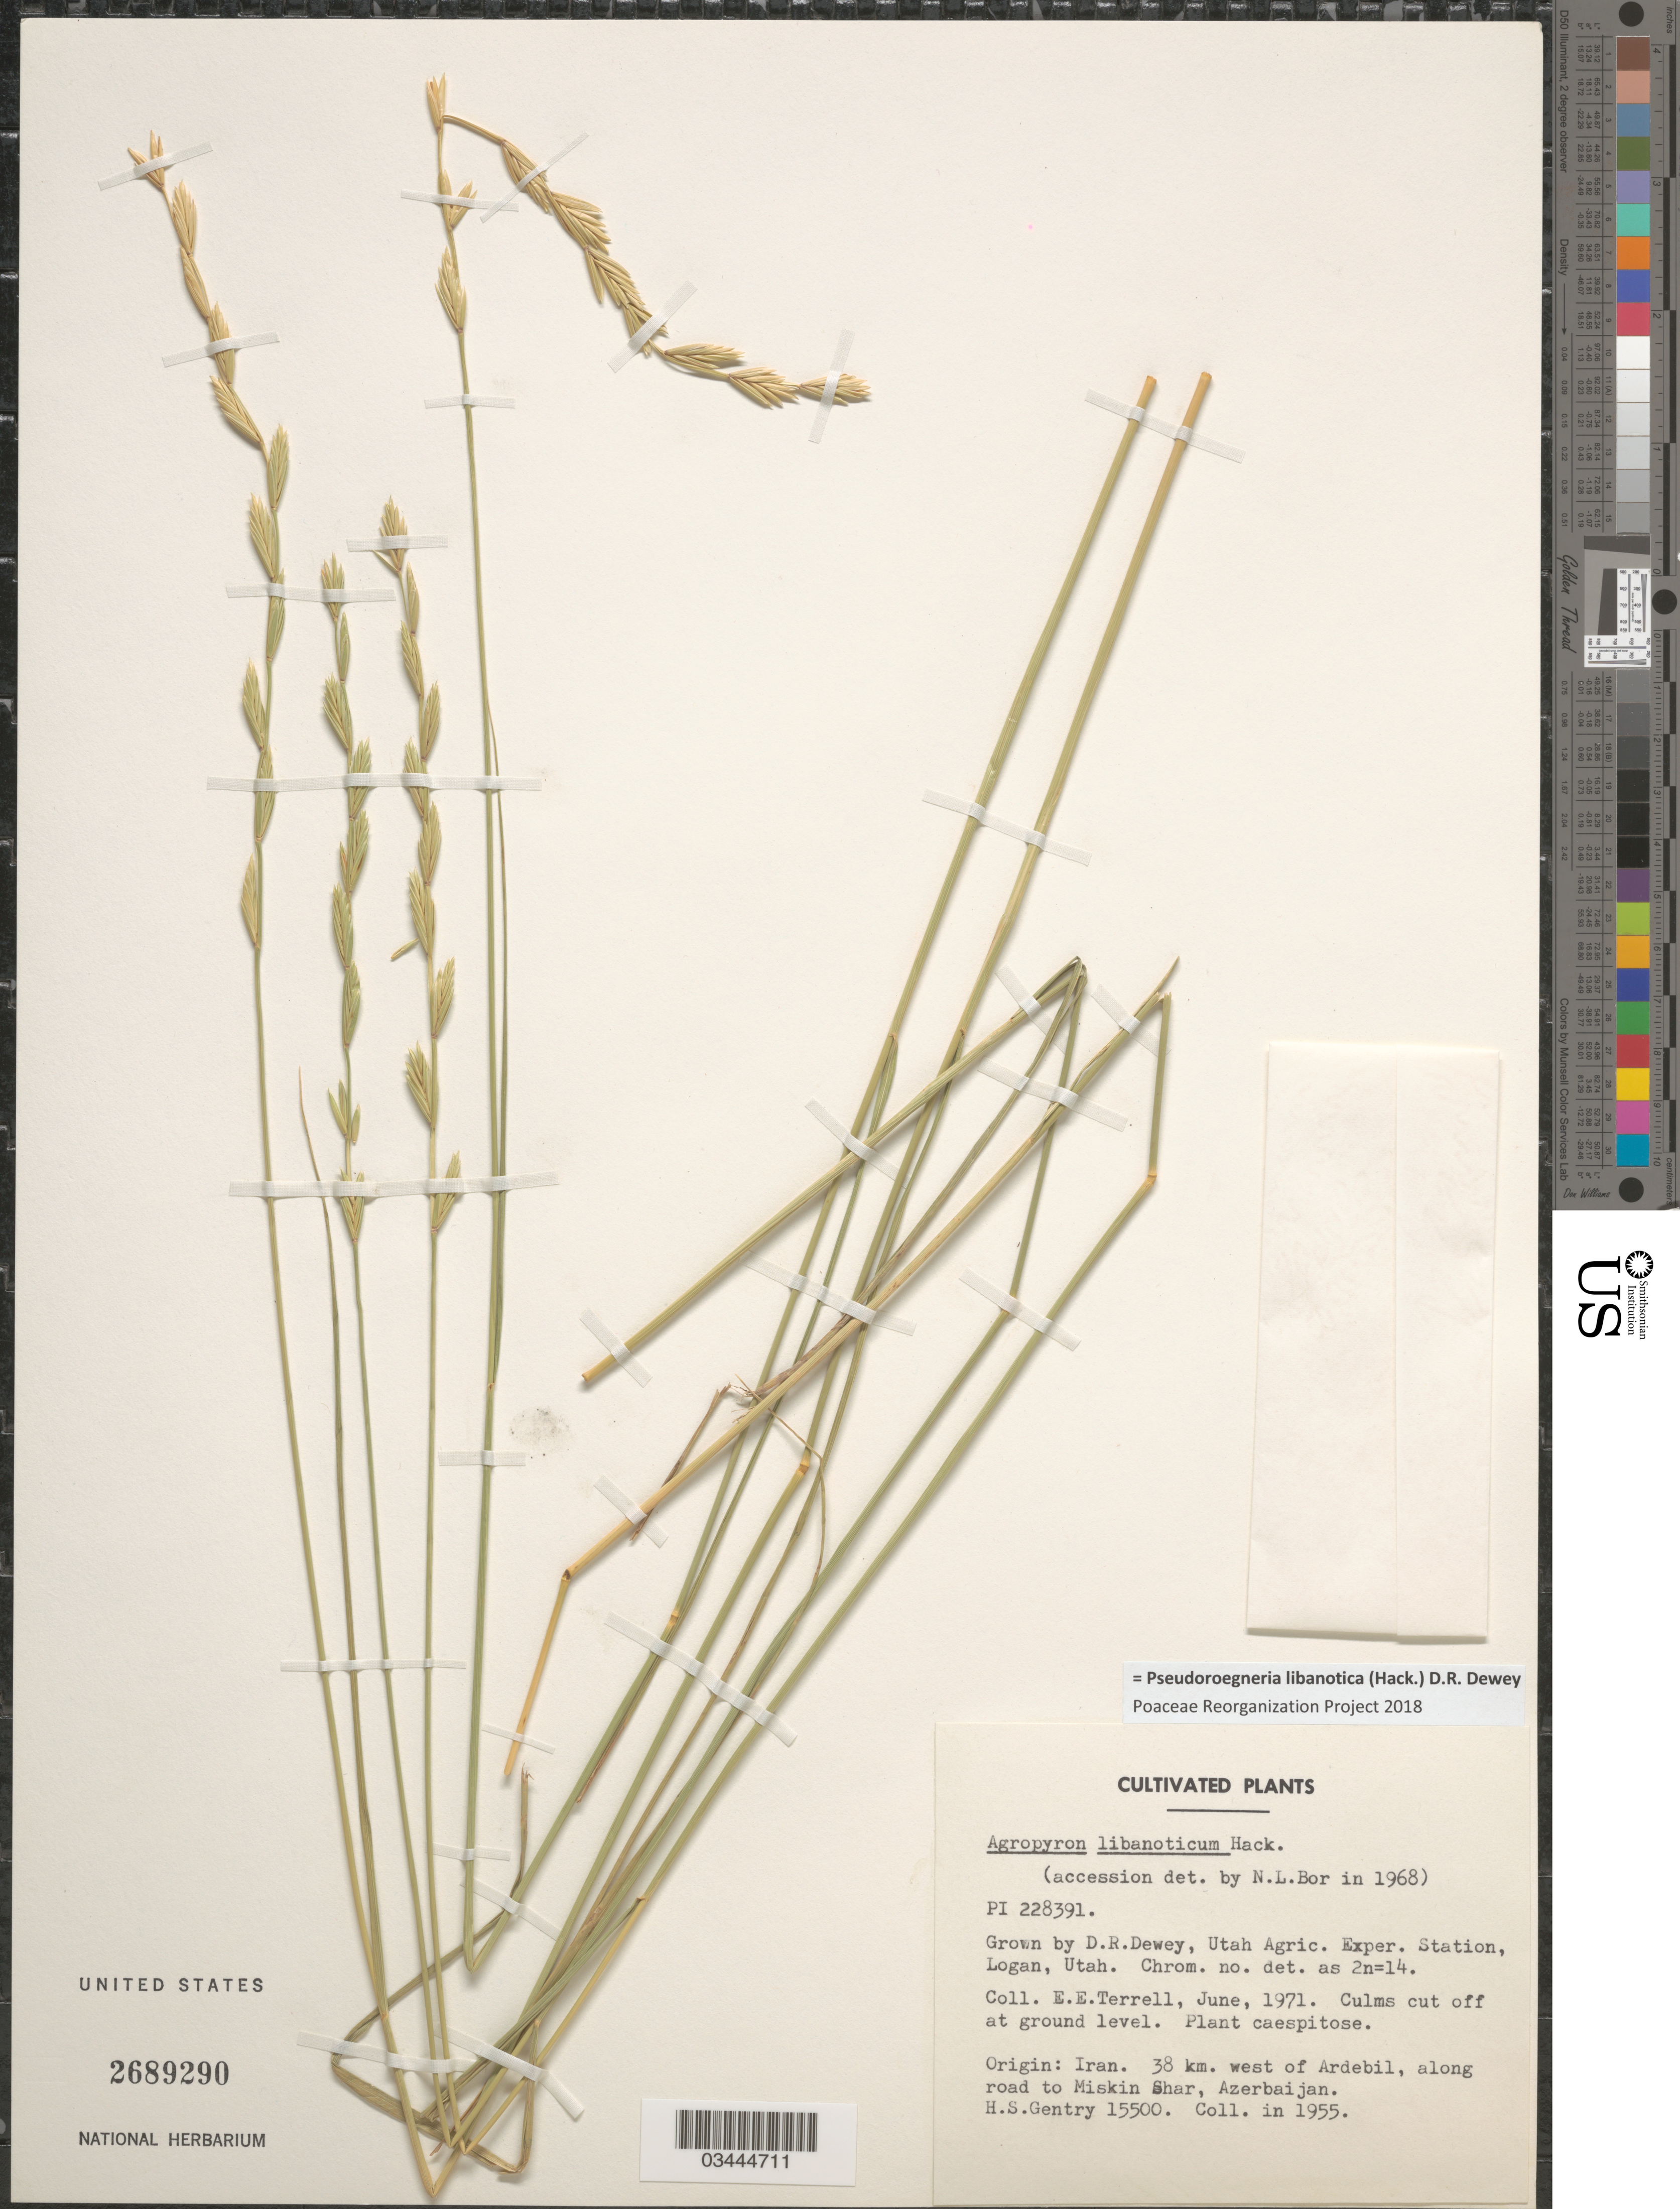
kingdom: Plantae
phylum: Tracheophyta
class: Liliopsida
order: Poales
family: Poaceae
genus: Pseudoroegneria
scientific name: Pseudoroegneria libanotica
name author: (Hack.) Dewey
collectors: D. Dewey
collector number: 228391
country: United States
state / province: Utah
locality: Utah Agric. Exper. Station, Logan.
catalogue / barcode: US 2689290